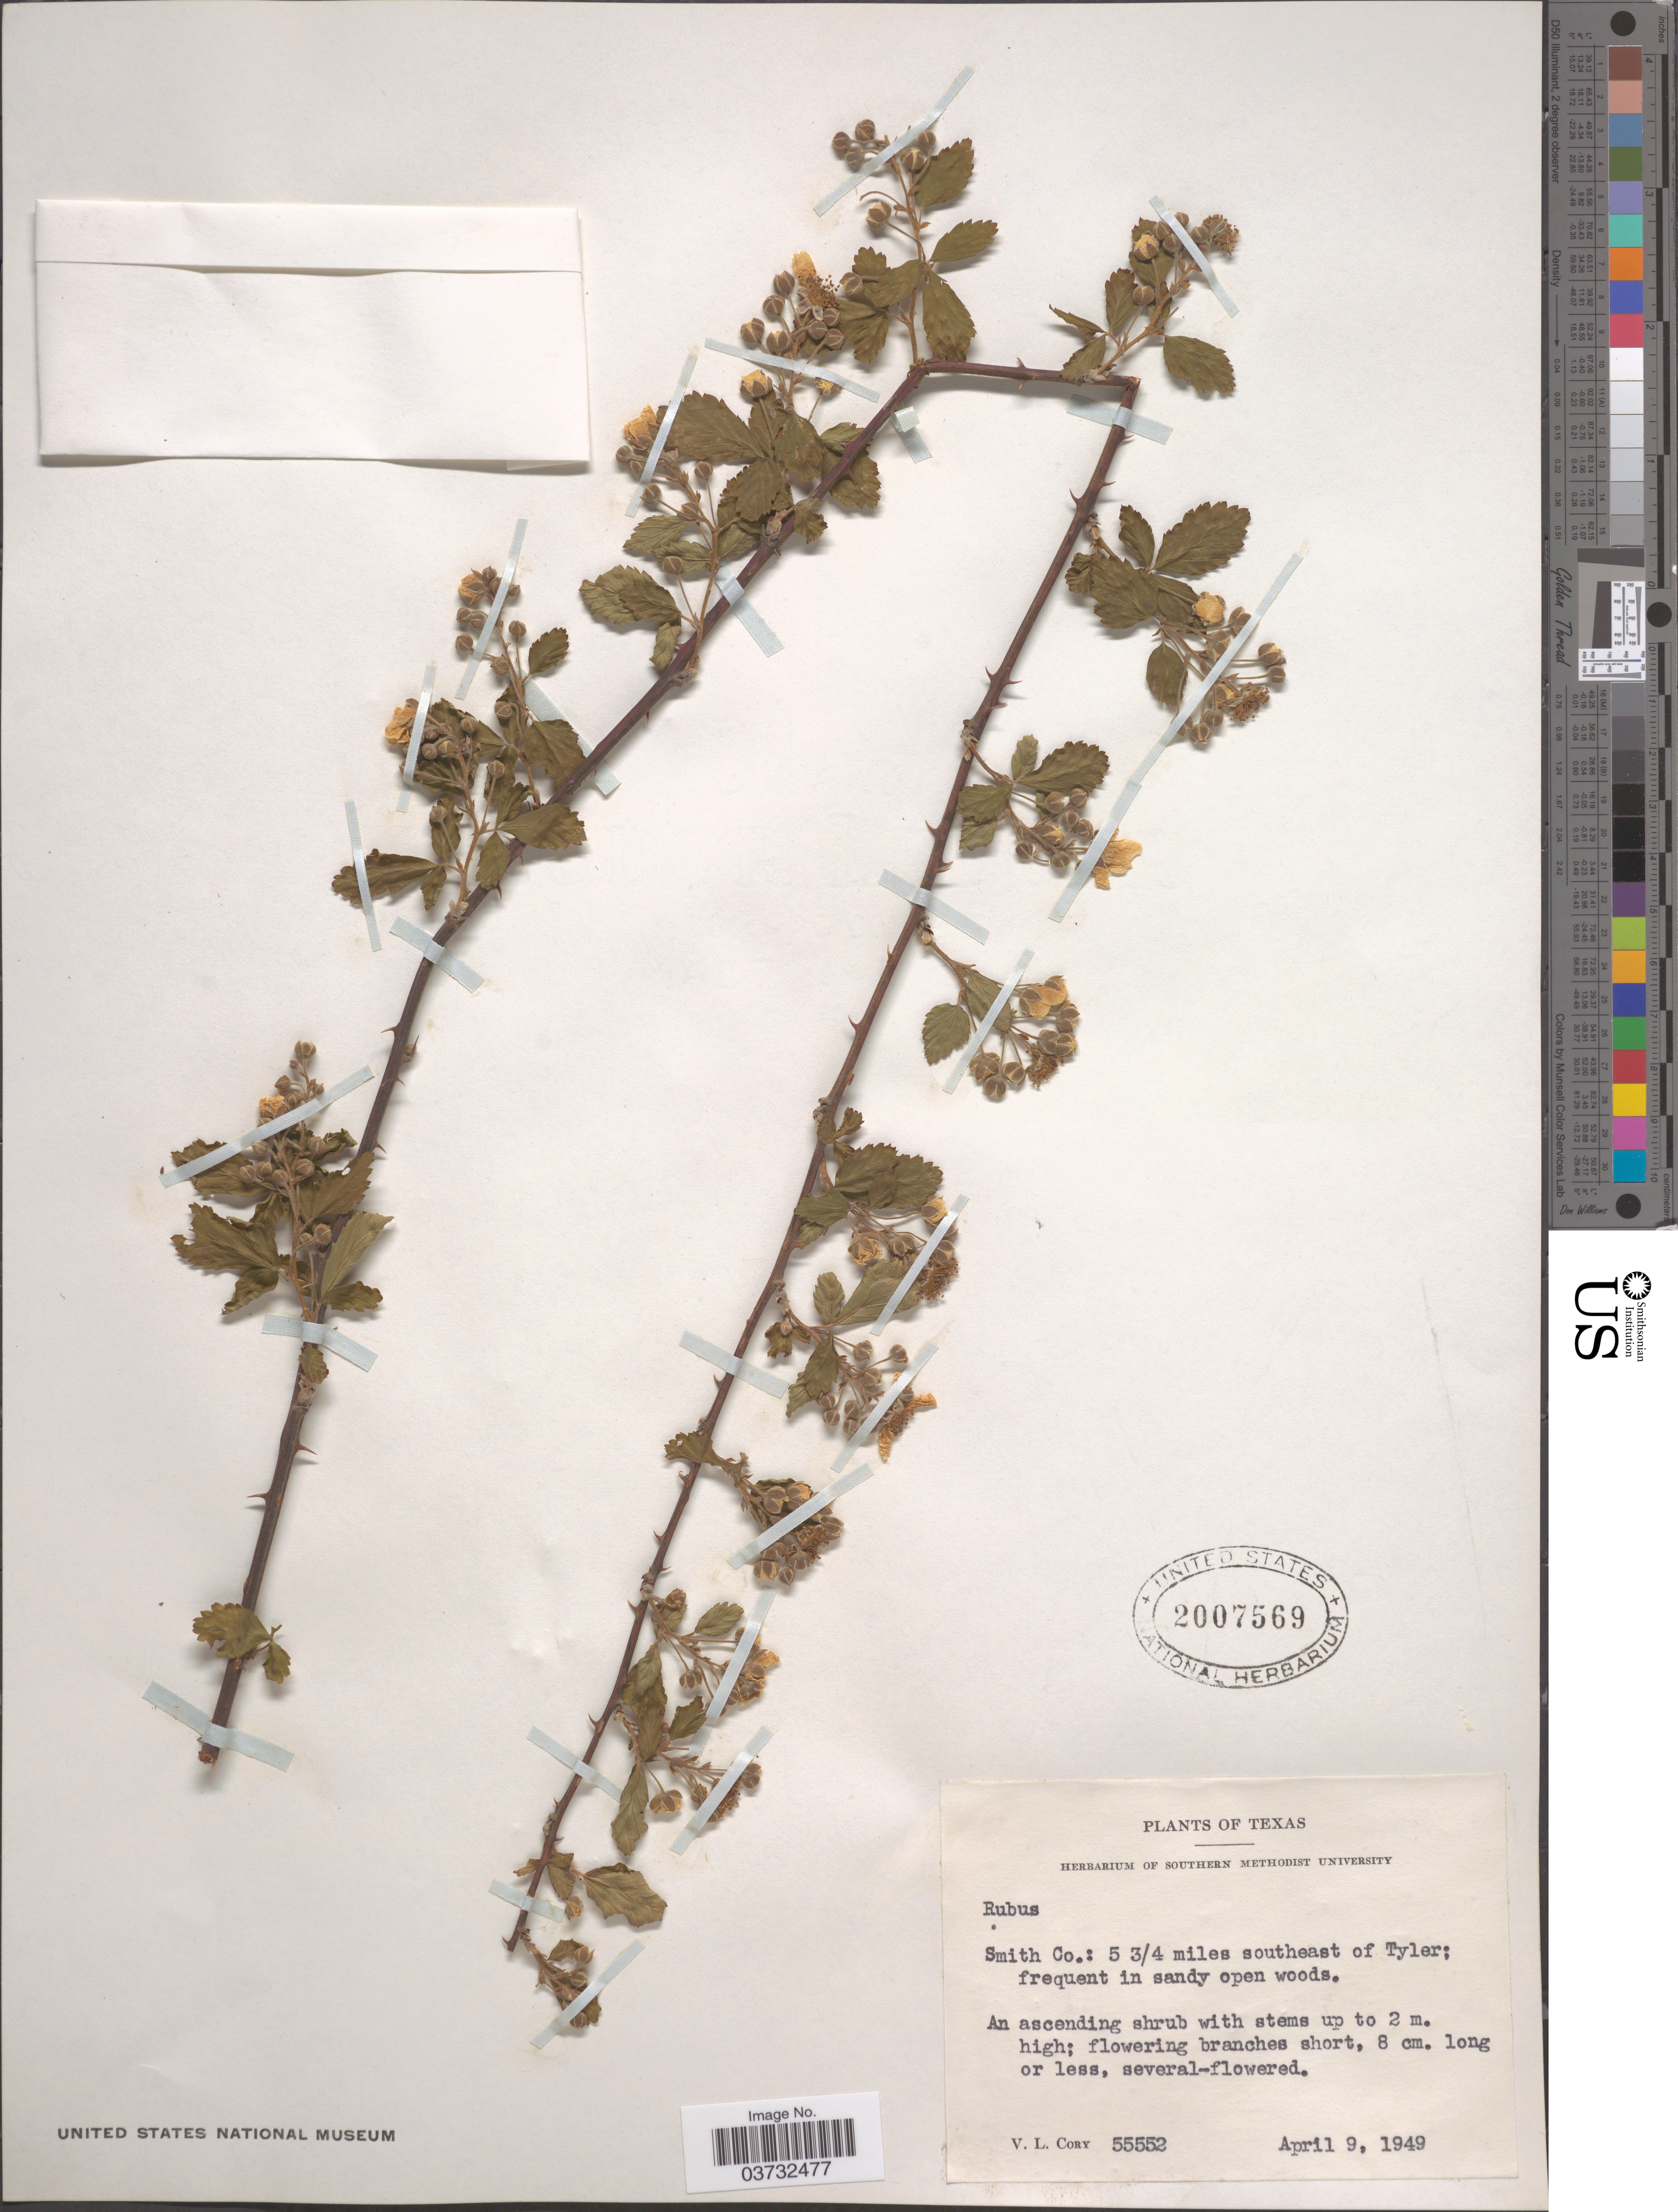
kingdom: Plantae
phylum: Tracheophyta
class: Magnoliopsida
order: Rosales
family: Rosaceae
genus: Rubus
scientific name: Rubus sp.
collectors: V. Cory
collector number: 55552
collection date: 1949-04-09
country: United States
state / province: Texas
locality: Smith Co.: 5 ¾ miles southeast of Tyler; frequent in sandy open woods.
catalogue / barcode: US 2007569